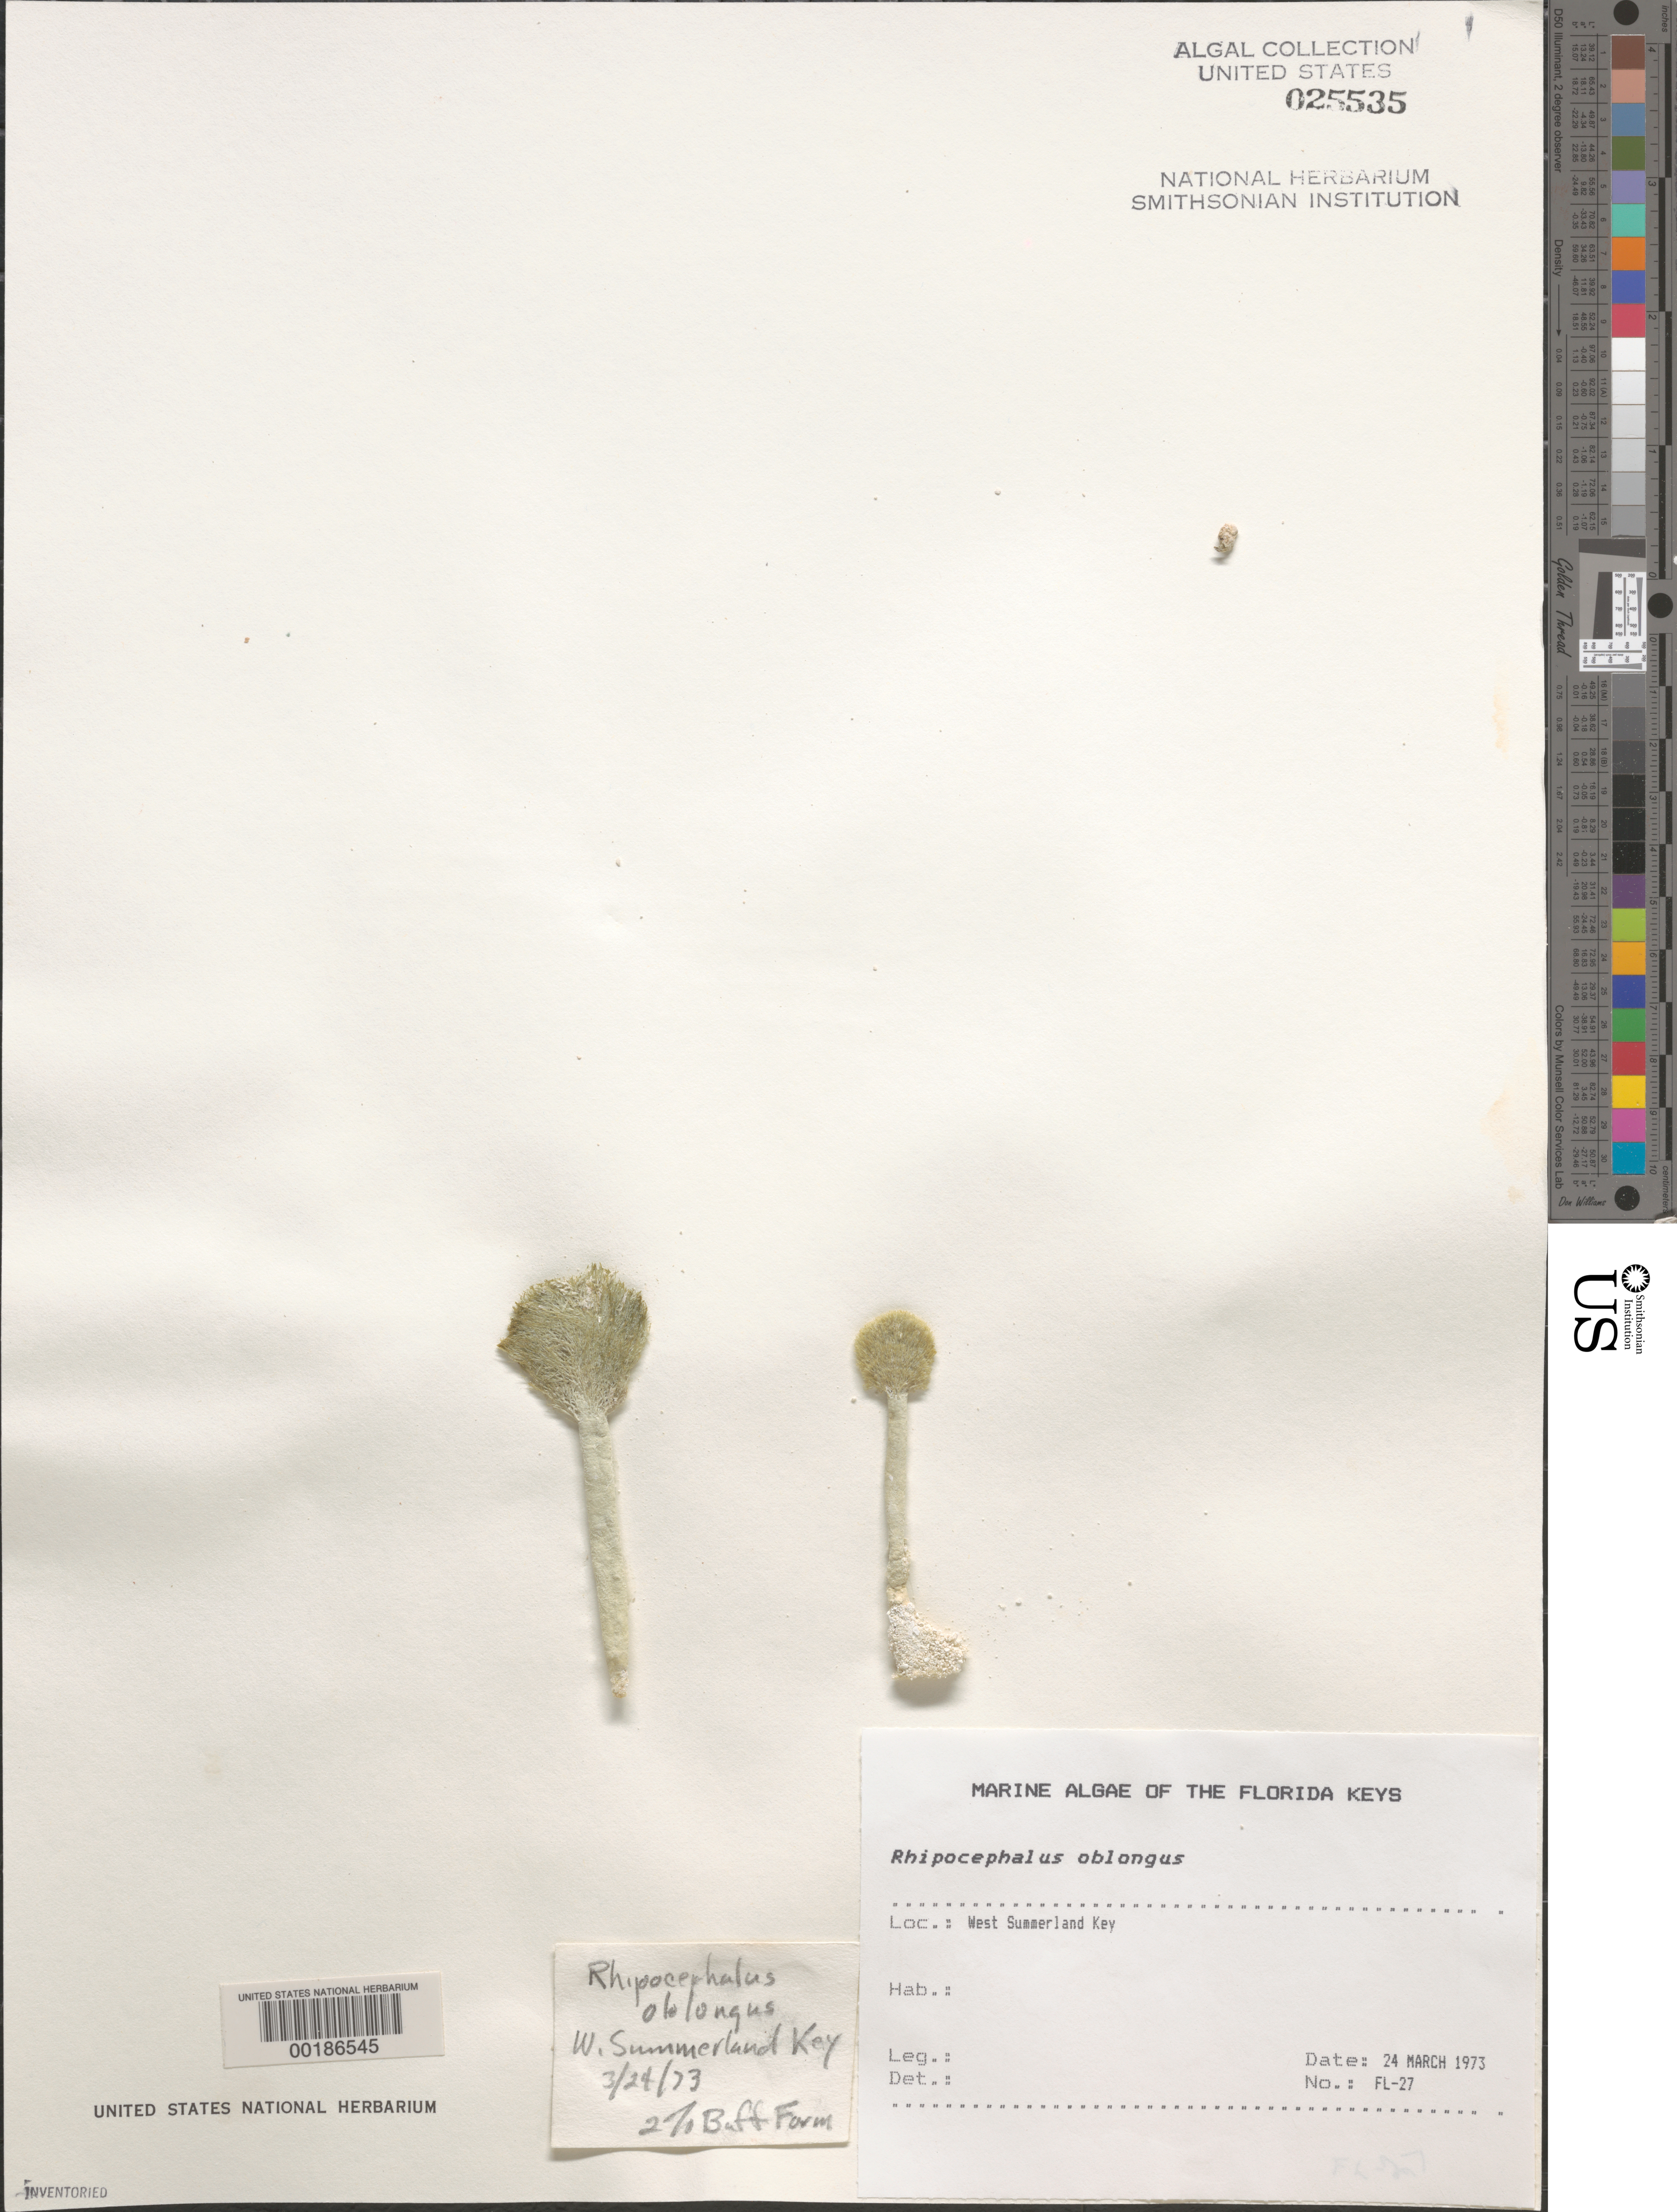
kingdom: Plantae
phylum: Chlorophyta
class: Ulvophyceae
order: Bryopsidales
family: Udoteaceae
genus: Rhipocephalus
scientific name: Rhipocephalus oblongus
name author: (Decne.) Kütz.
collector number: FL-27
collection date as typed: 24 Mar 1973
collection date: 1973-03-24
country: United States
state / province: Florida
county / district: Monroe County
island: West Summerland Key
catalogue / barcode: US 25535